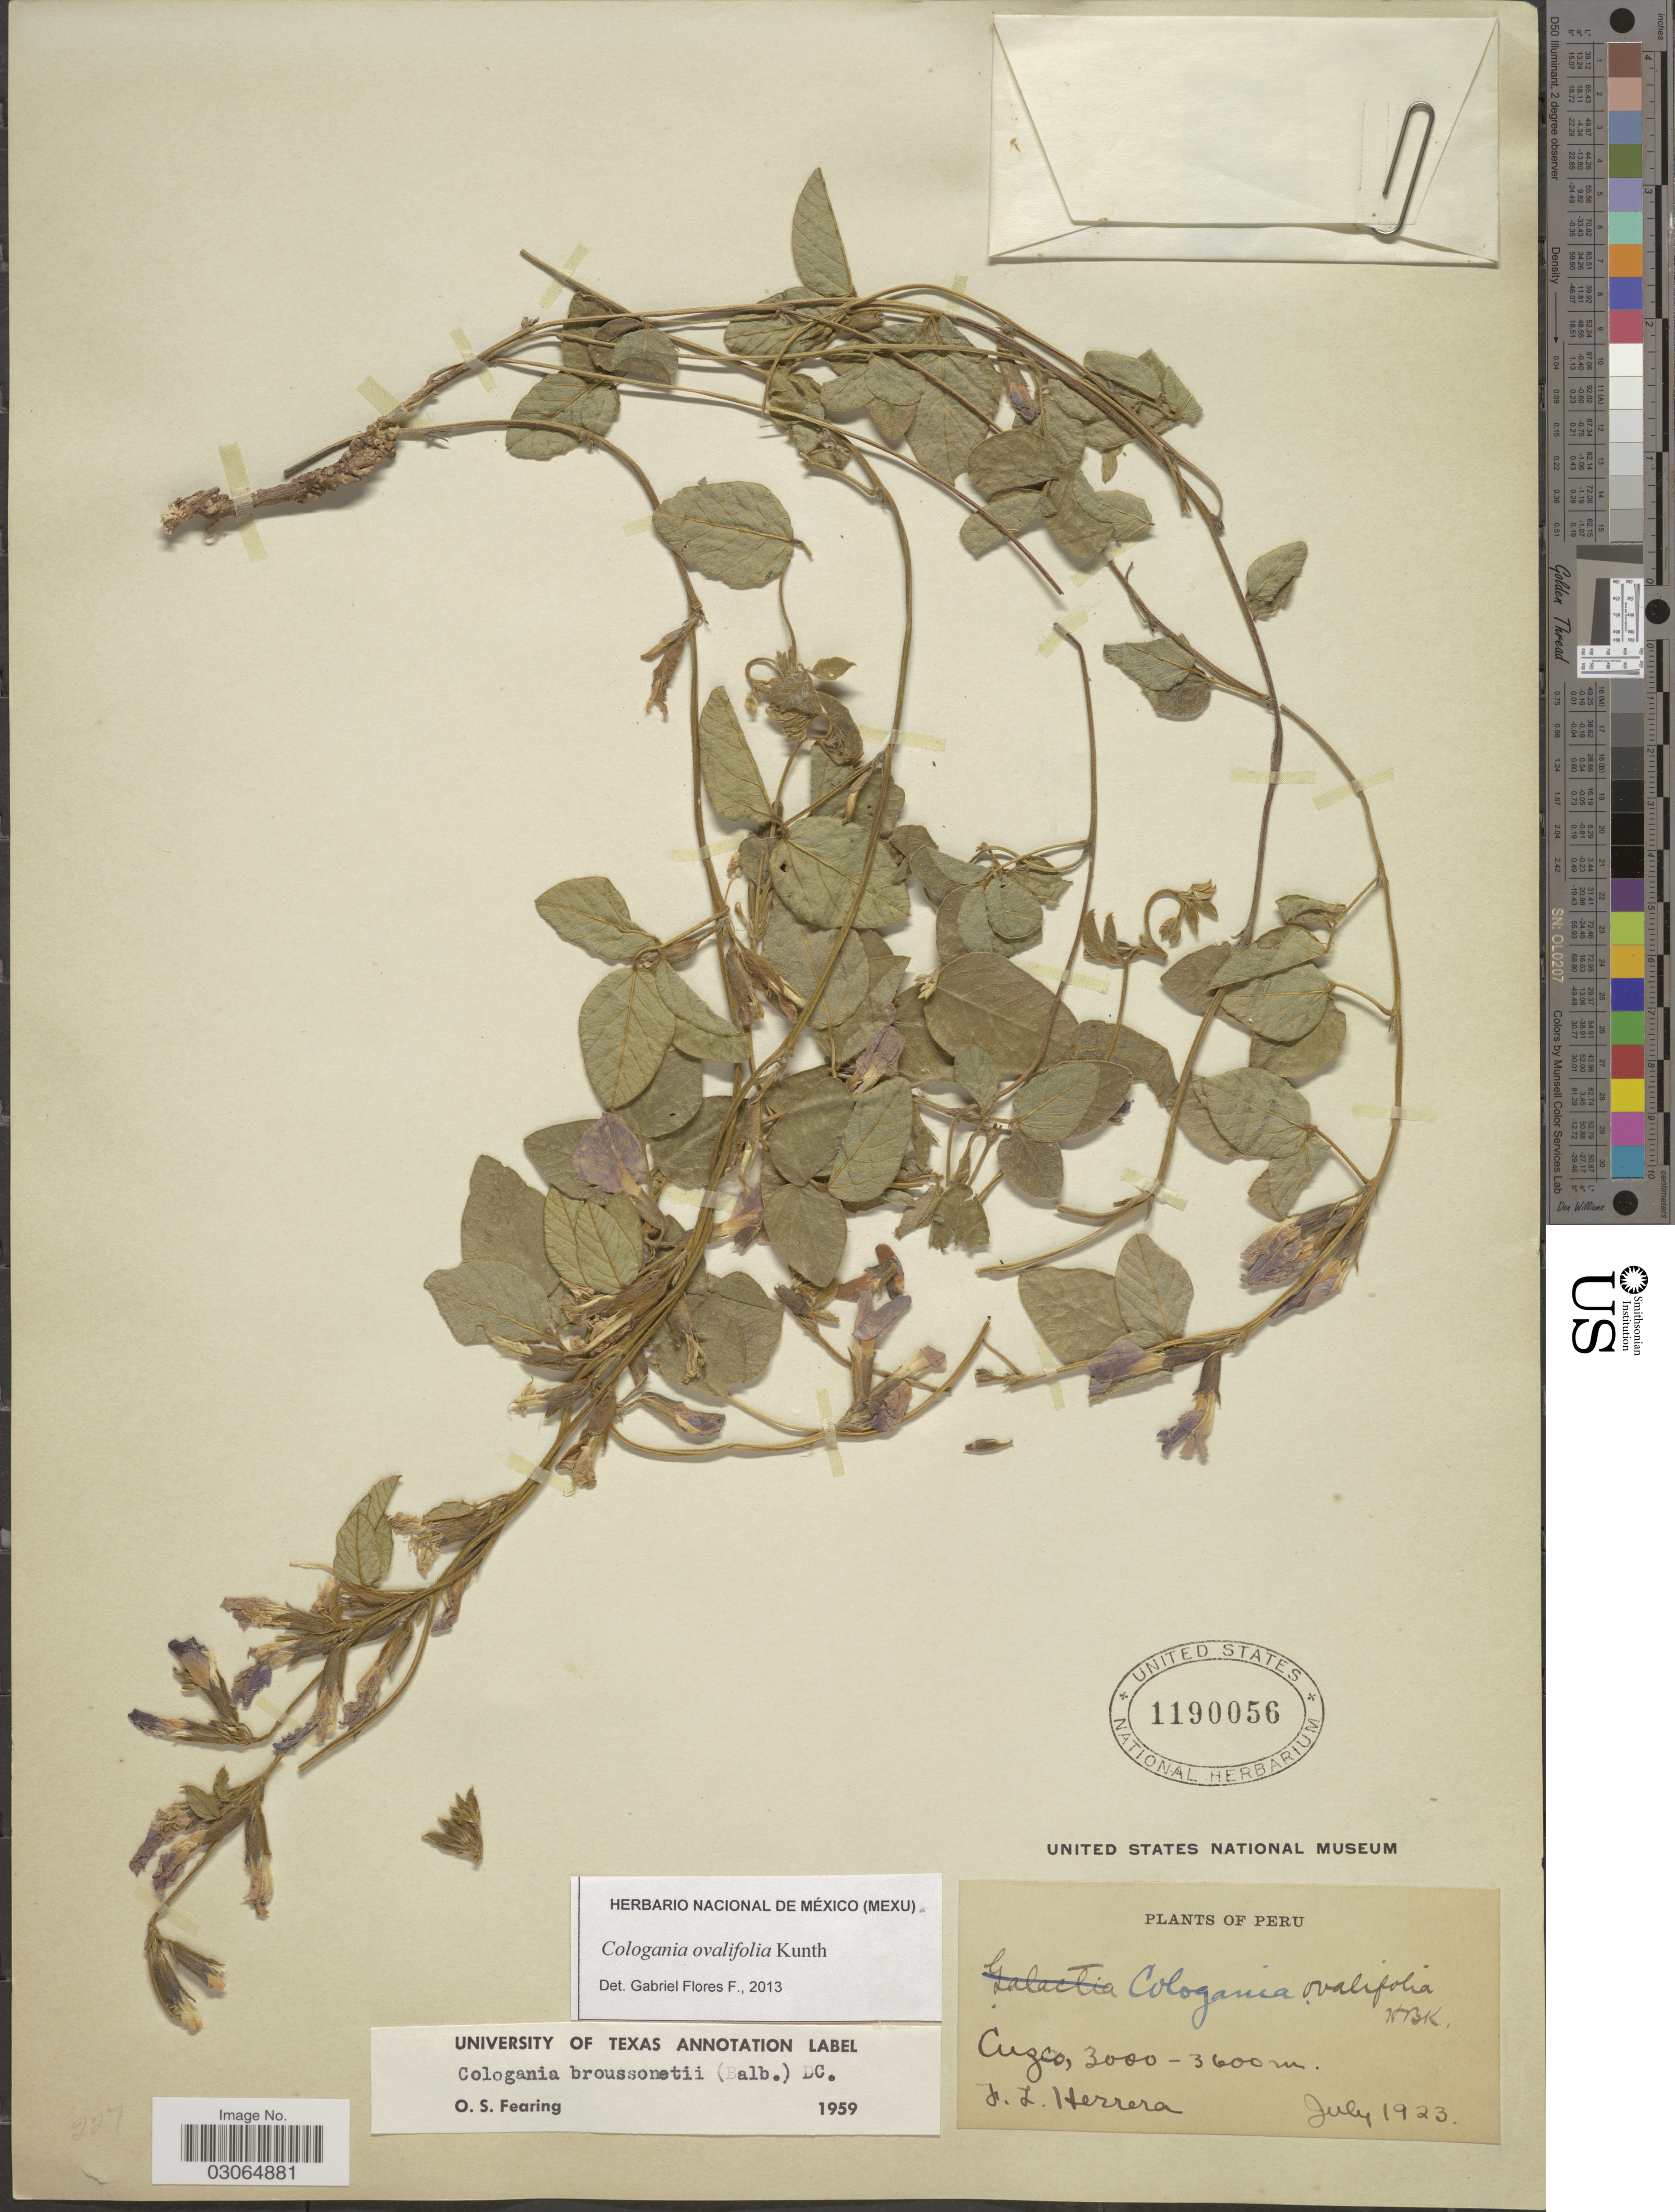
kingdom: Plantae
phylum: Tracheophyta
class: Magnoliopsida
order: Fabales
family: Fabaceae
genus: Cologania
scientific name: Cologania broussonetii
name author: (Balb.) DC.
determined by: Fearing, O. S.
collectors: F. L. Herrera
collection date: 1923-07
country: Peru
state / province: Cusco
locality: Cuzco.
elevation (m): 3000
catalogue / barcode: US 1190056